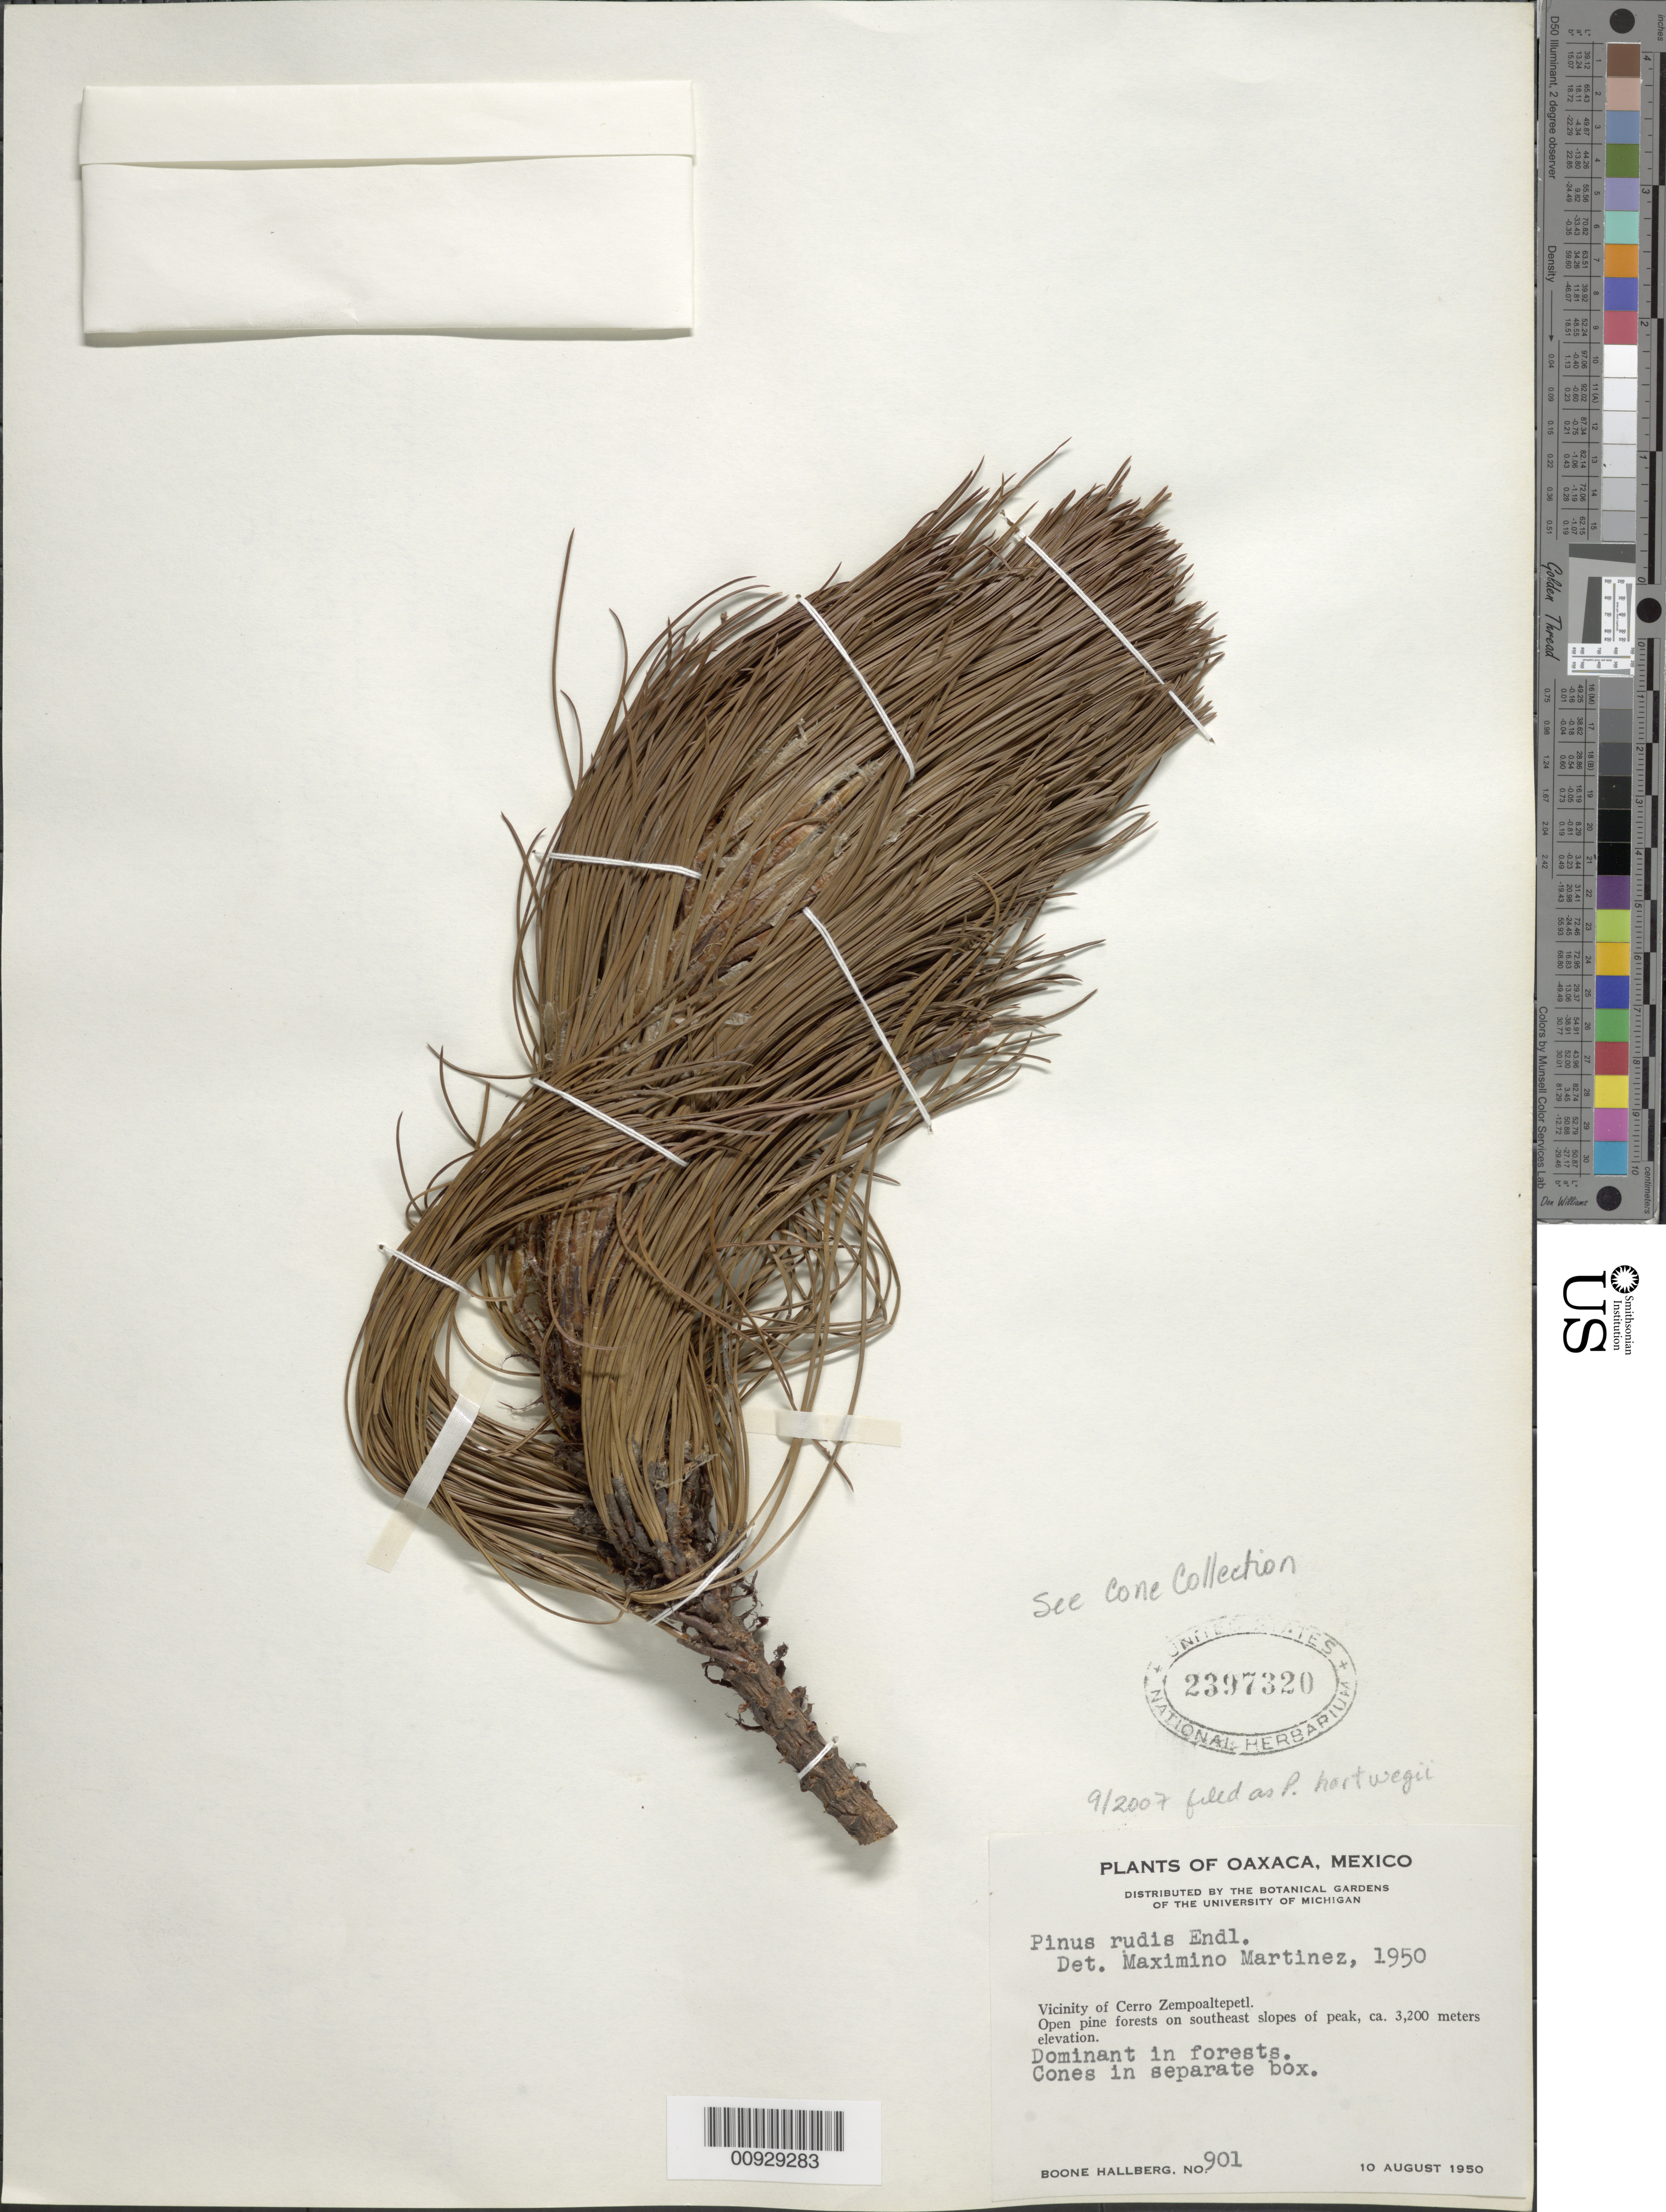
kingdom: Plantae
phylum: Tracheophyta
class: Pinopsida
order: Pinales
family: Pinaceae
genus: Pinus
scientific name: Pinus hartwegii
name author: Lindl.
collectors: B. Hallberg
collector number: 901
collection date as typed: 10 Aug 1950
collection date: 1950-08-10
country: Mexico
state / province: Oaxaca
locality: Vicinity of Cerro Zempoaltepetl.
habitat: Open pine forest on southeast slopes of peak.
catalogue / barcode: US 2397320